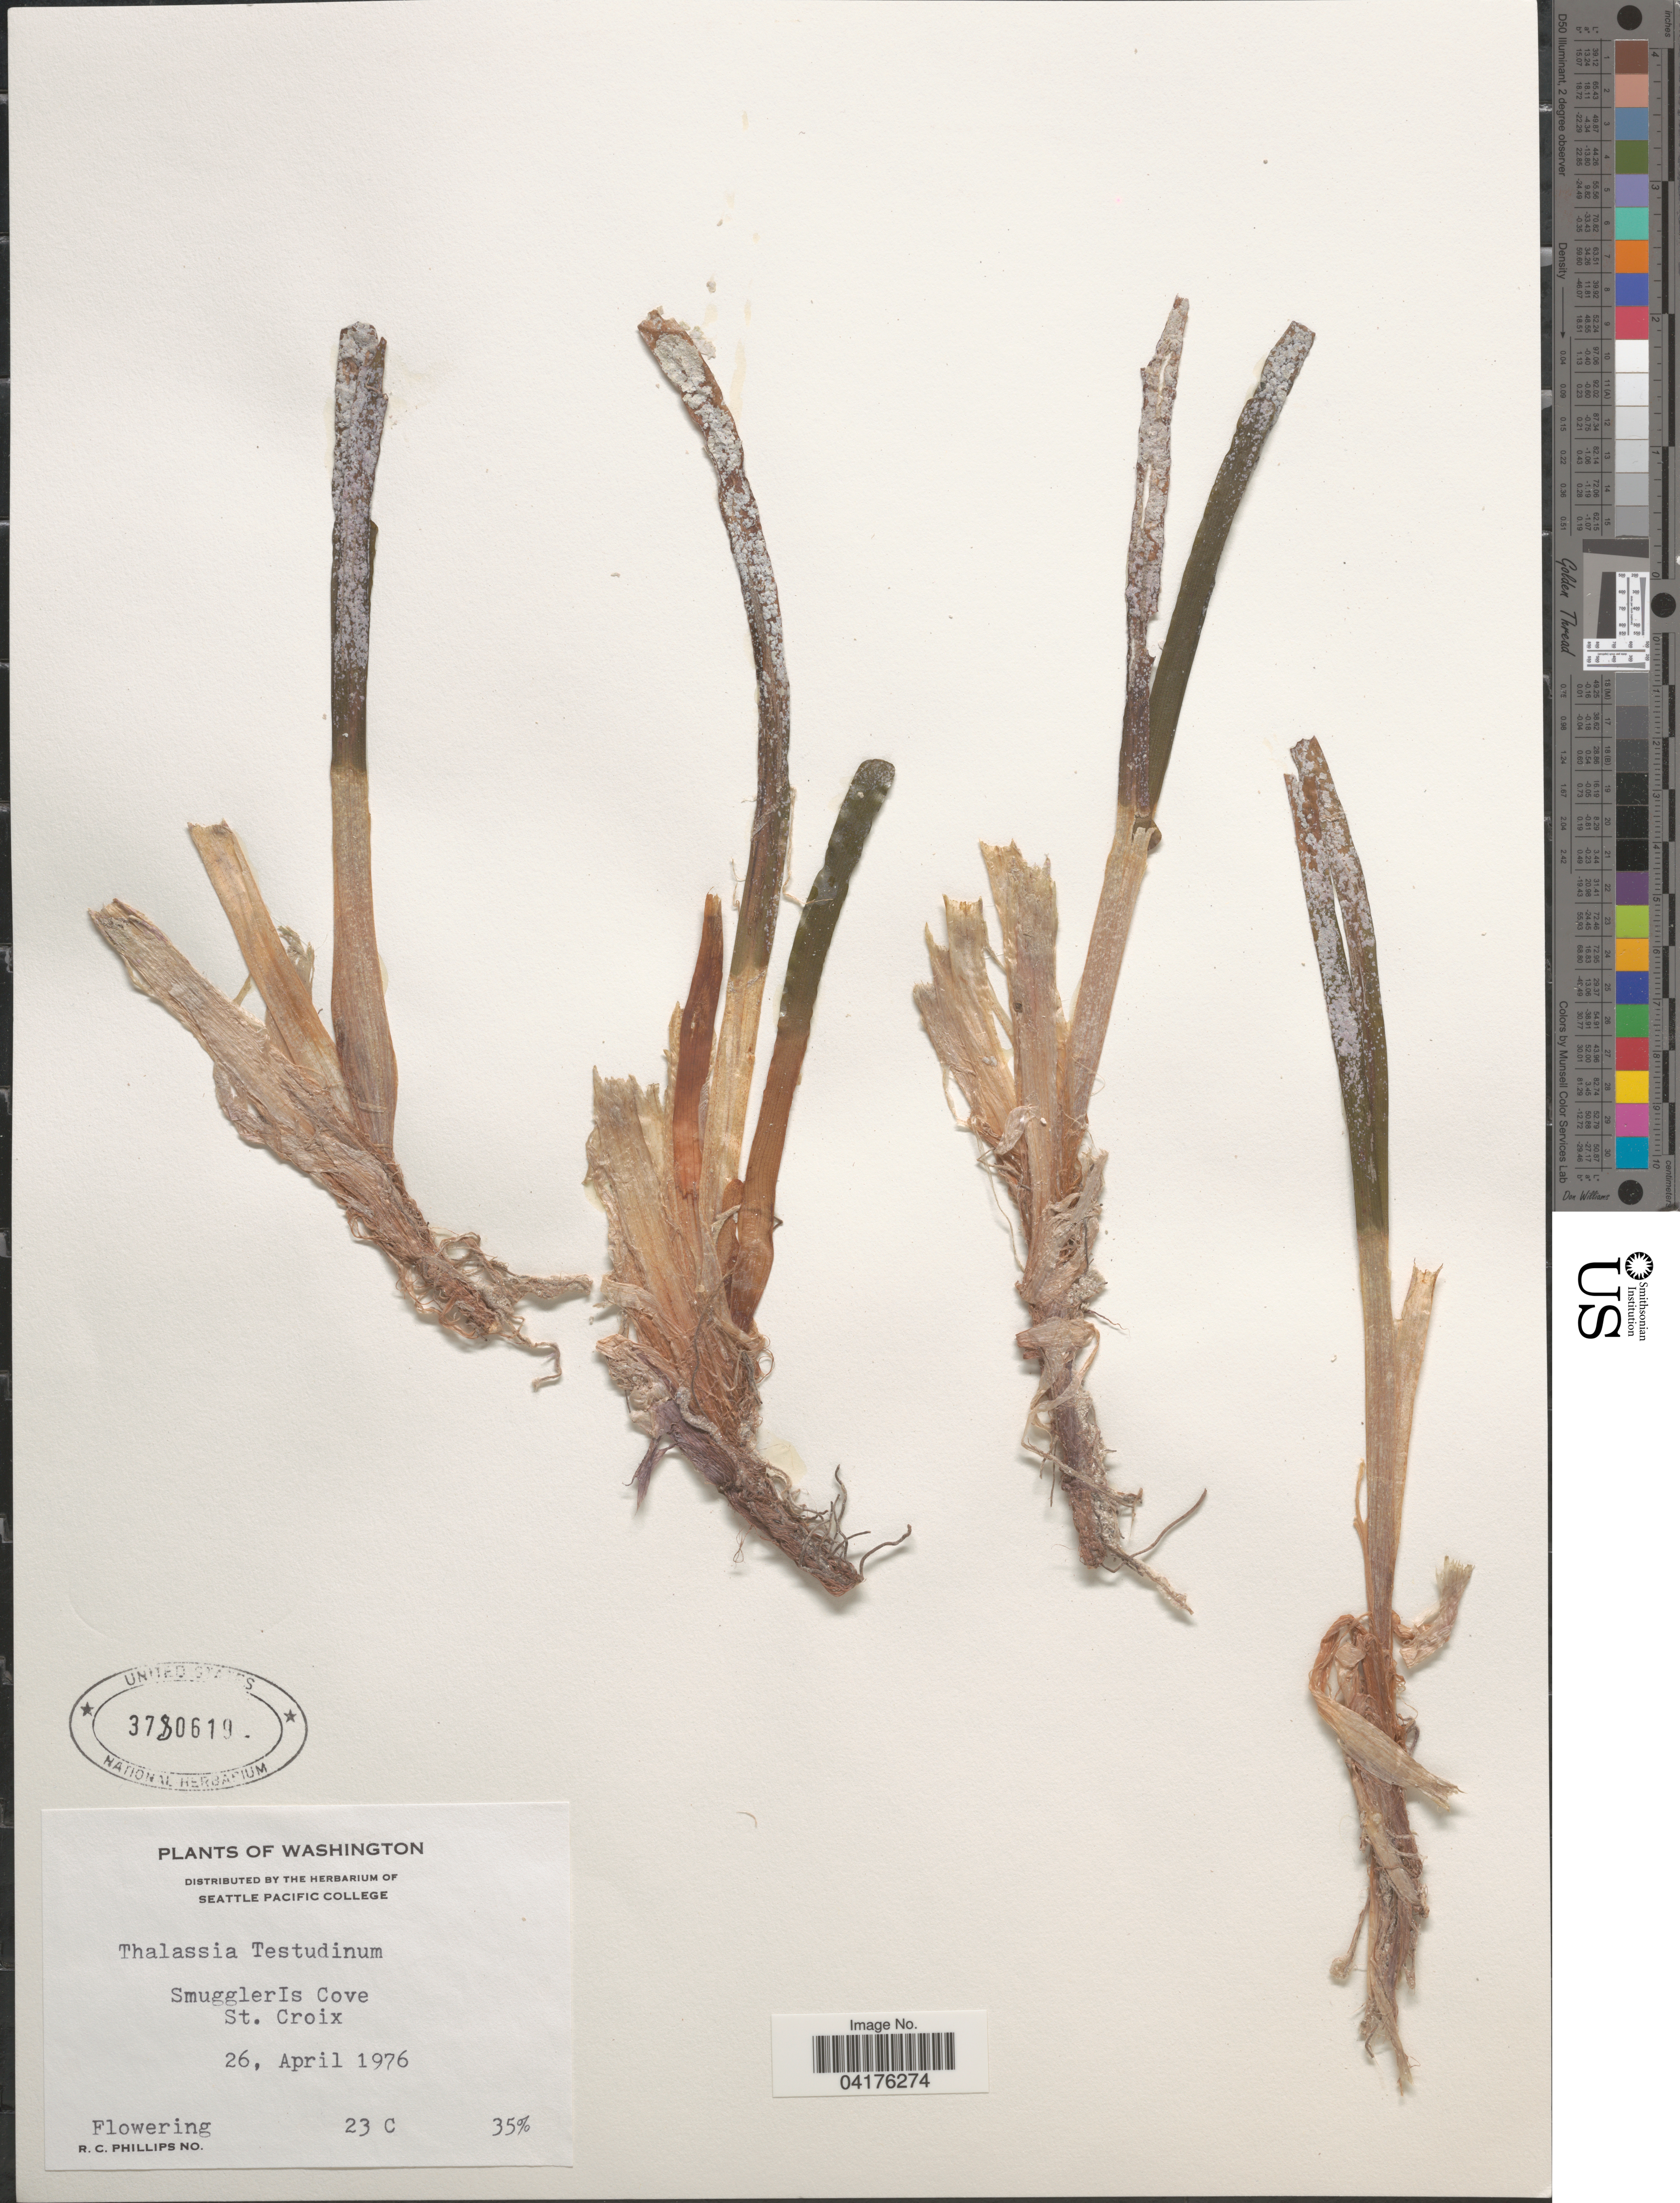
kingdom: Plantae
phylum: Tracheophyta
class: Liliopsida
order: Alismatales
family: Hydrocharitaceae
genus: Thalassia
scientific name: Thalassia testudinum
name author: Banks & Sol. ex K.D. Koenig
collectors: R. C. Phillips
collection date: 1976-04-26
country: U.S. Virgin Islands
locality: Smuggler's Cove St. Croix.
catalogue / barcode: US 3780619